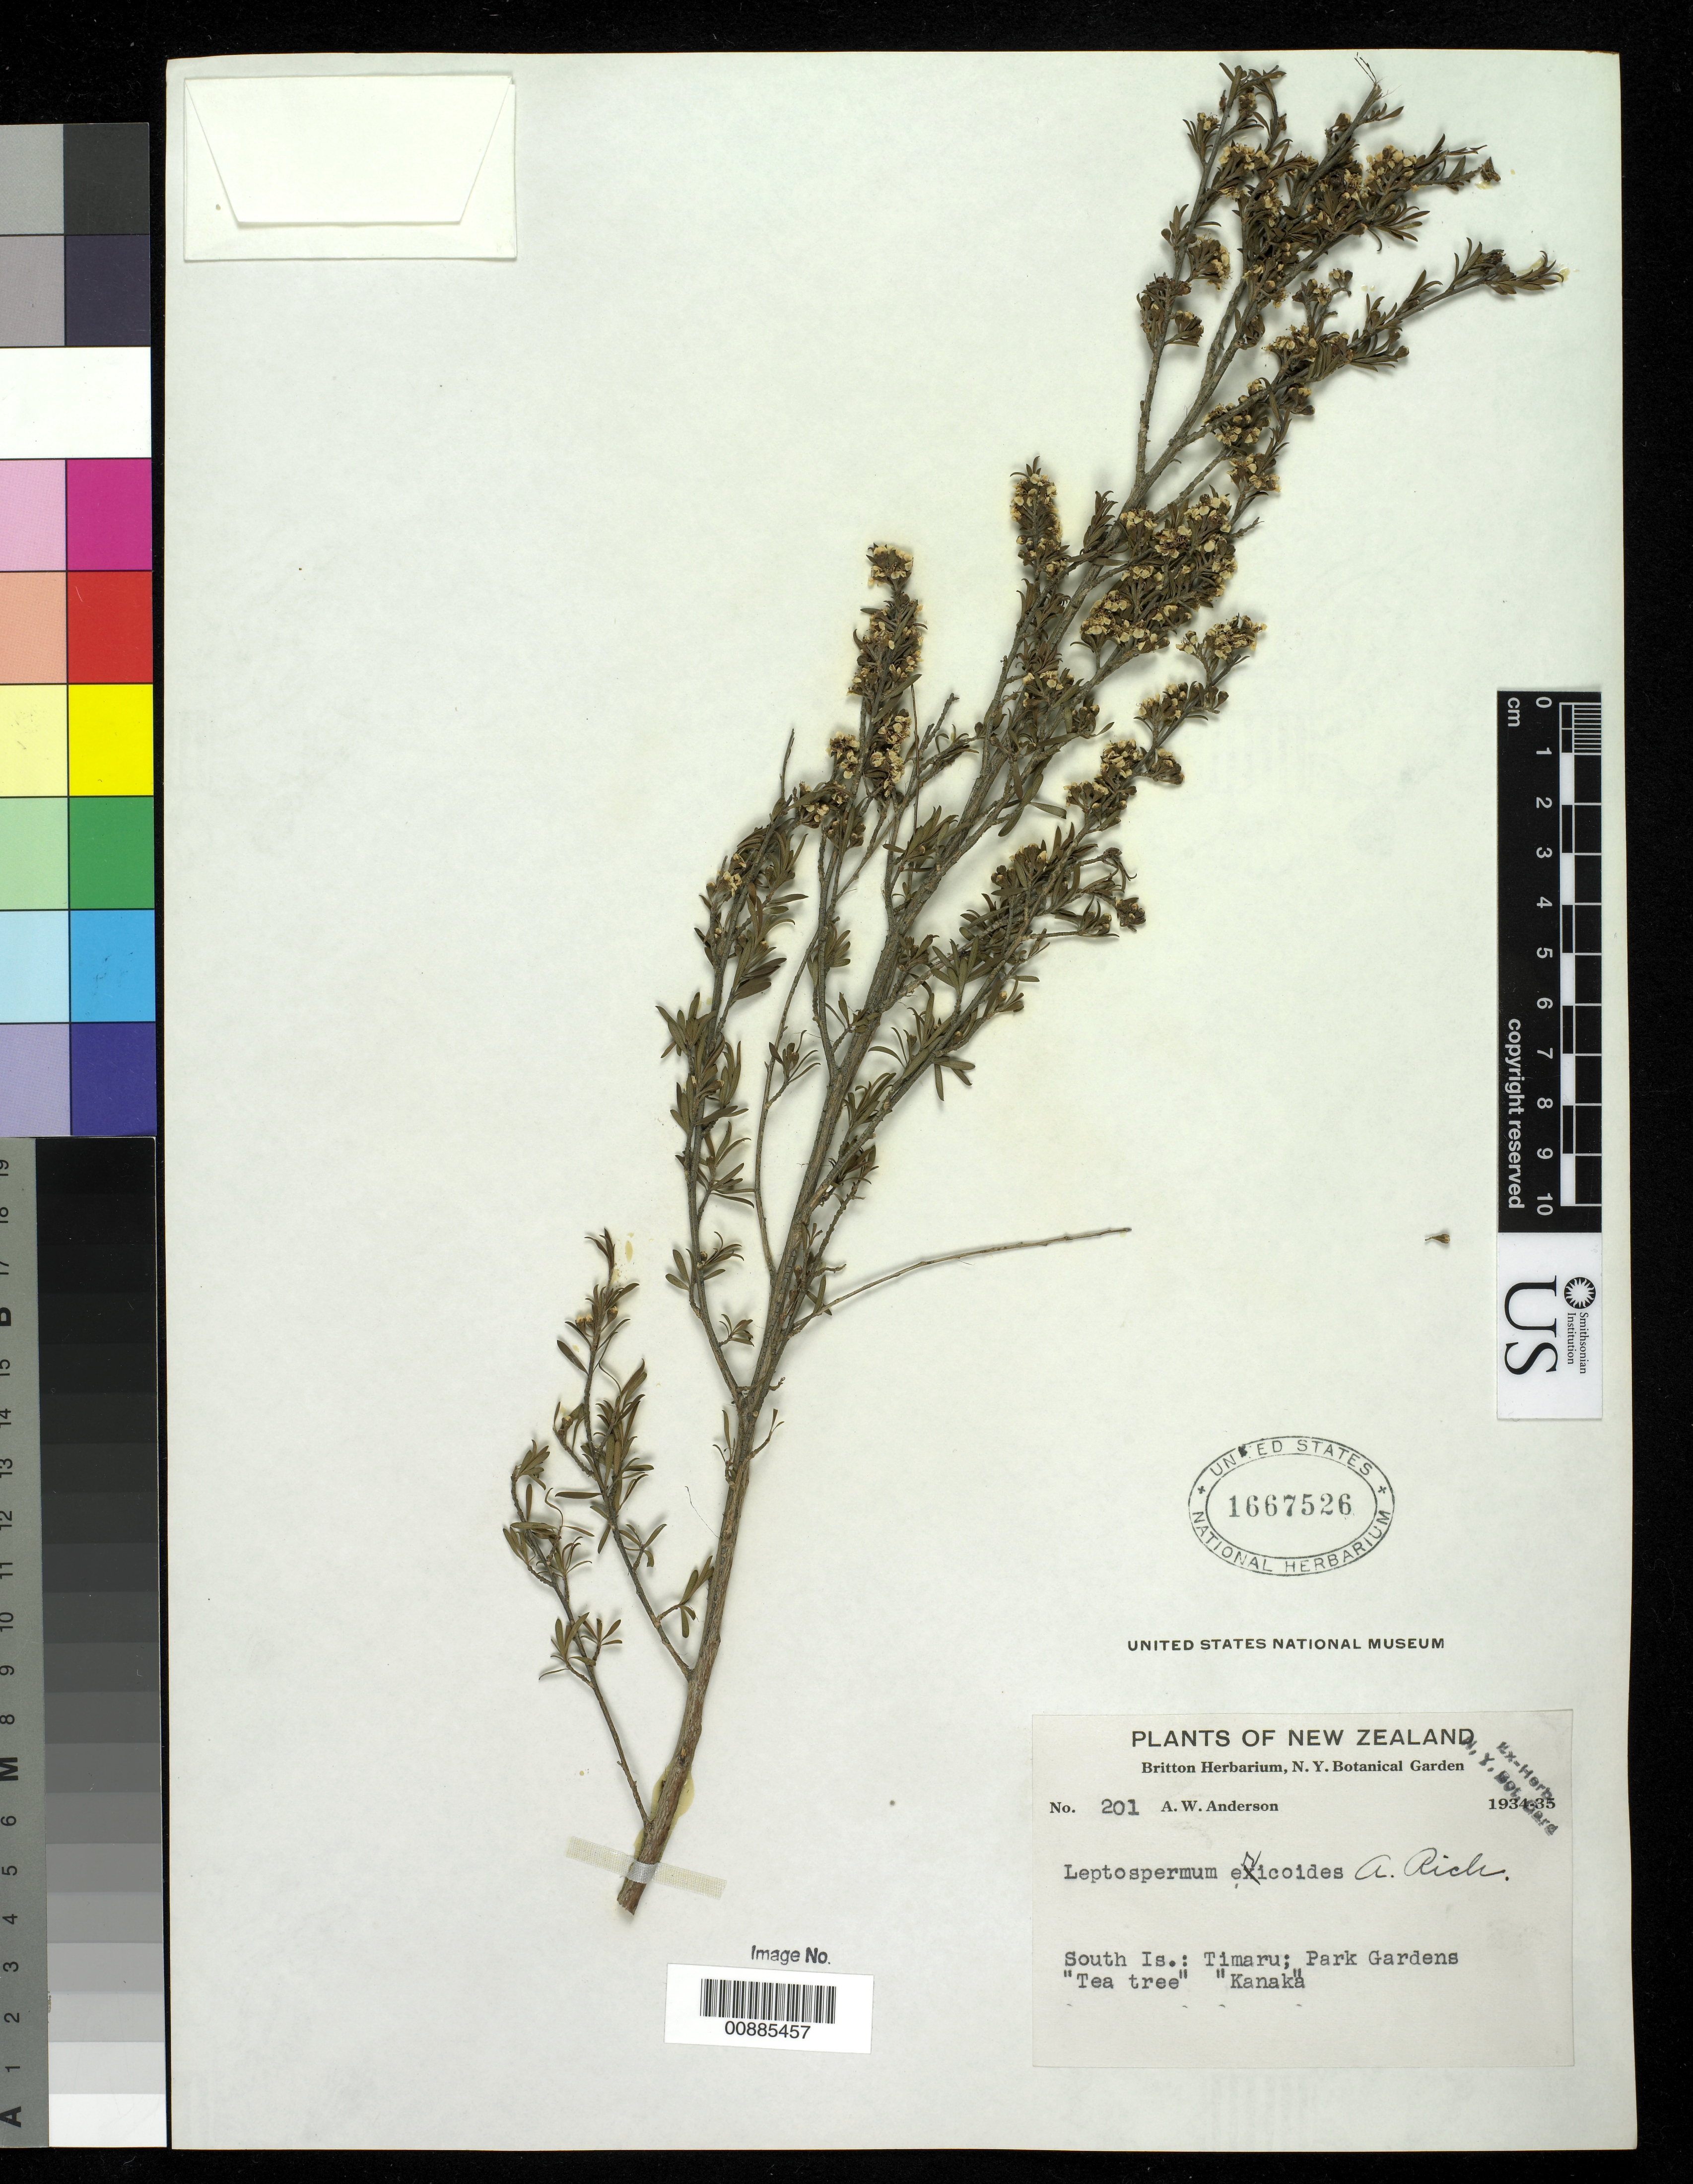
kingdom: Plantae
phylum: Tracheophyta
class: Magnoliopsida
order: Myrtales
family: Myrtaceae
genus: Kunzea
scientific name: Kunzea ericoides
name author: (A. Rich.) Joy Thomps.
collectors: A. W. Anderson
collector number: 201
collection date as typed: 1934 to -- --- 1935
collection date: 1934/1935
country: New Zealand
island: South Island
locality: Timaru; Park Gardens.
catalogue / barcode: US 1667526